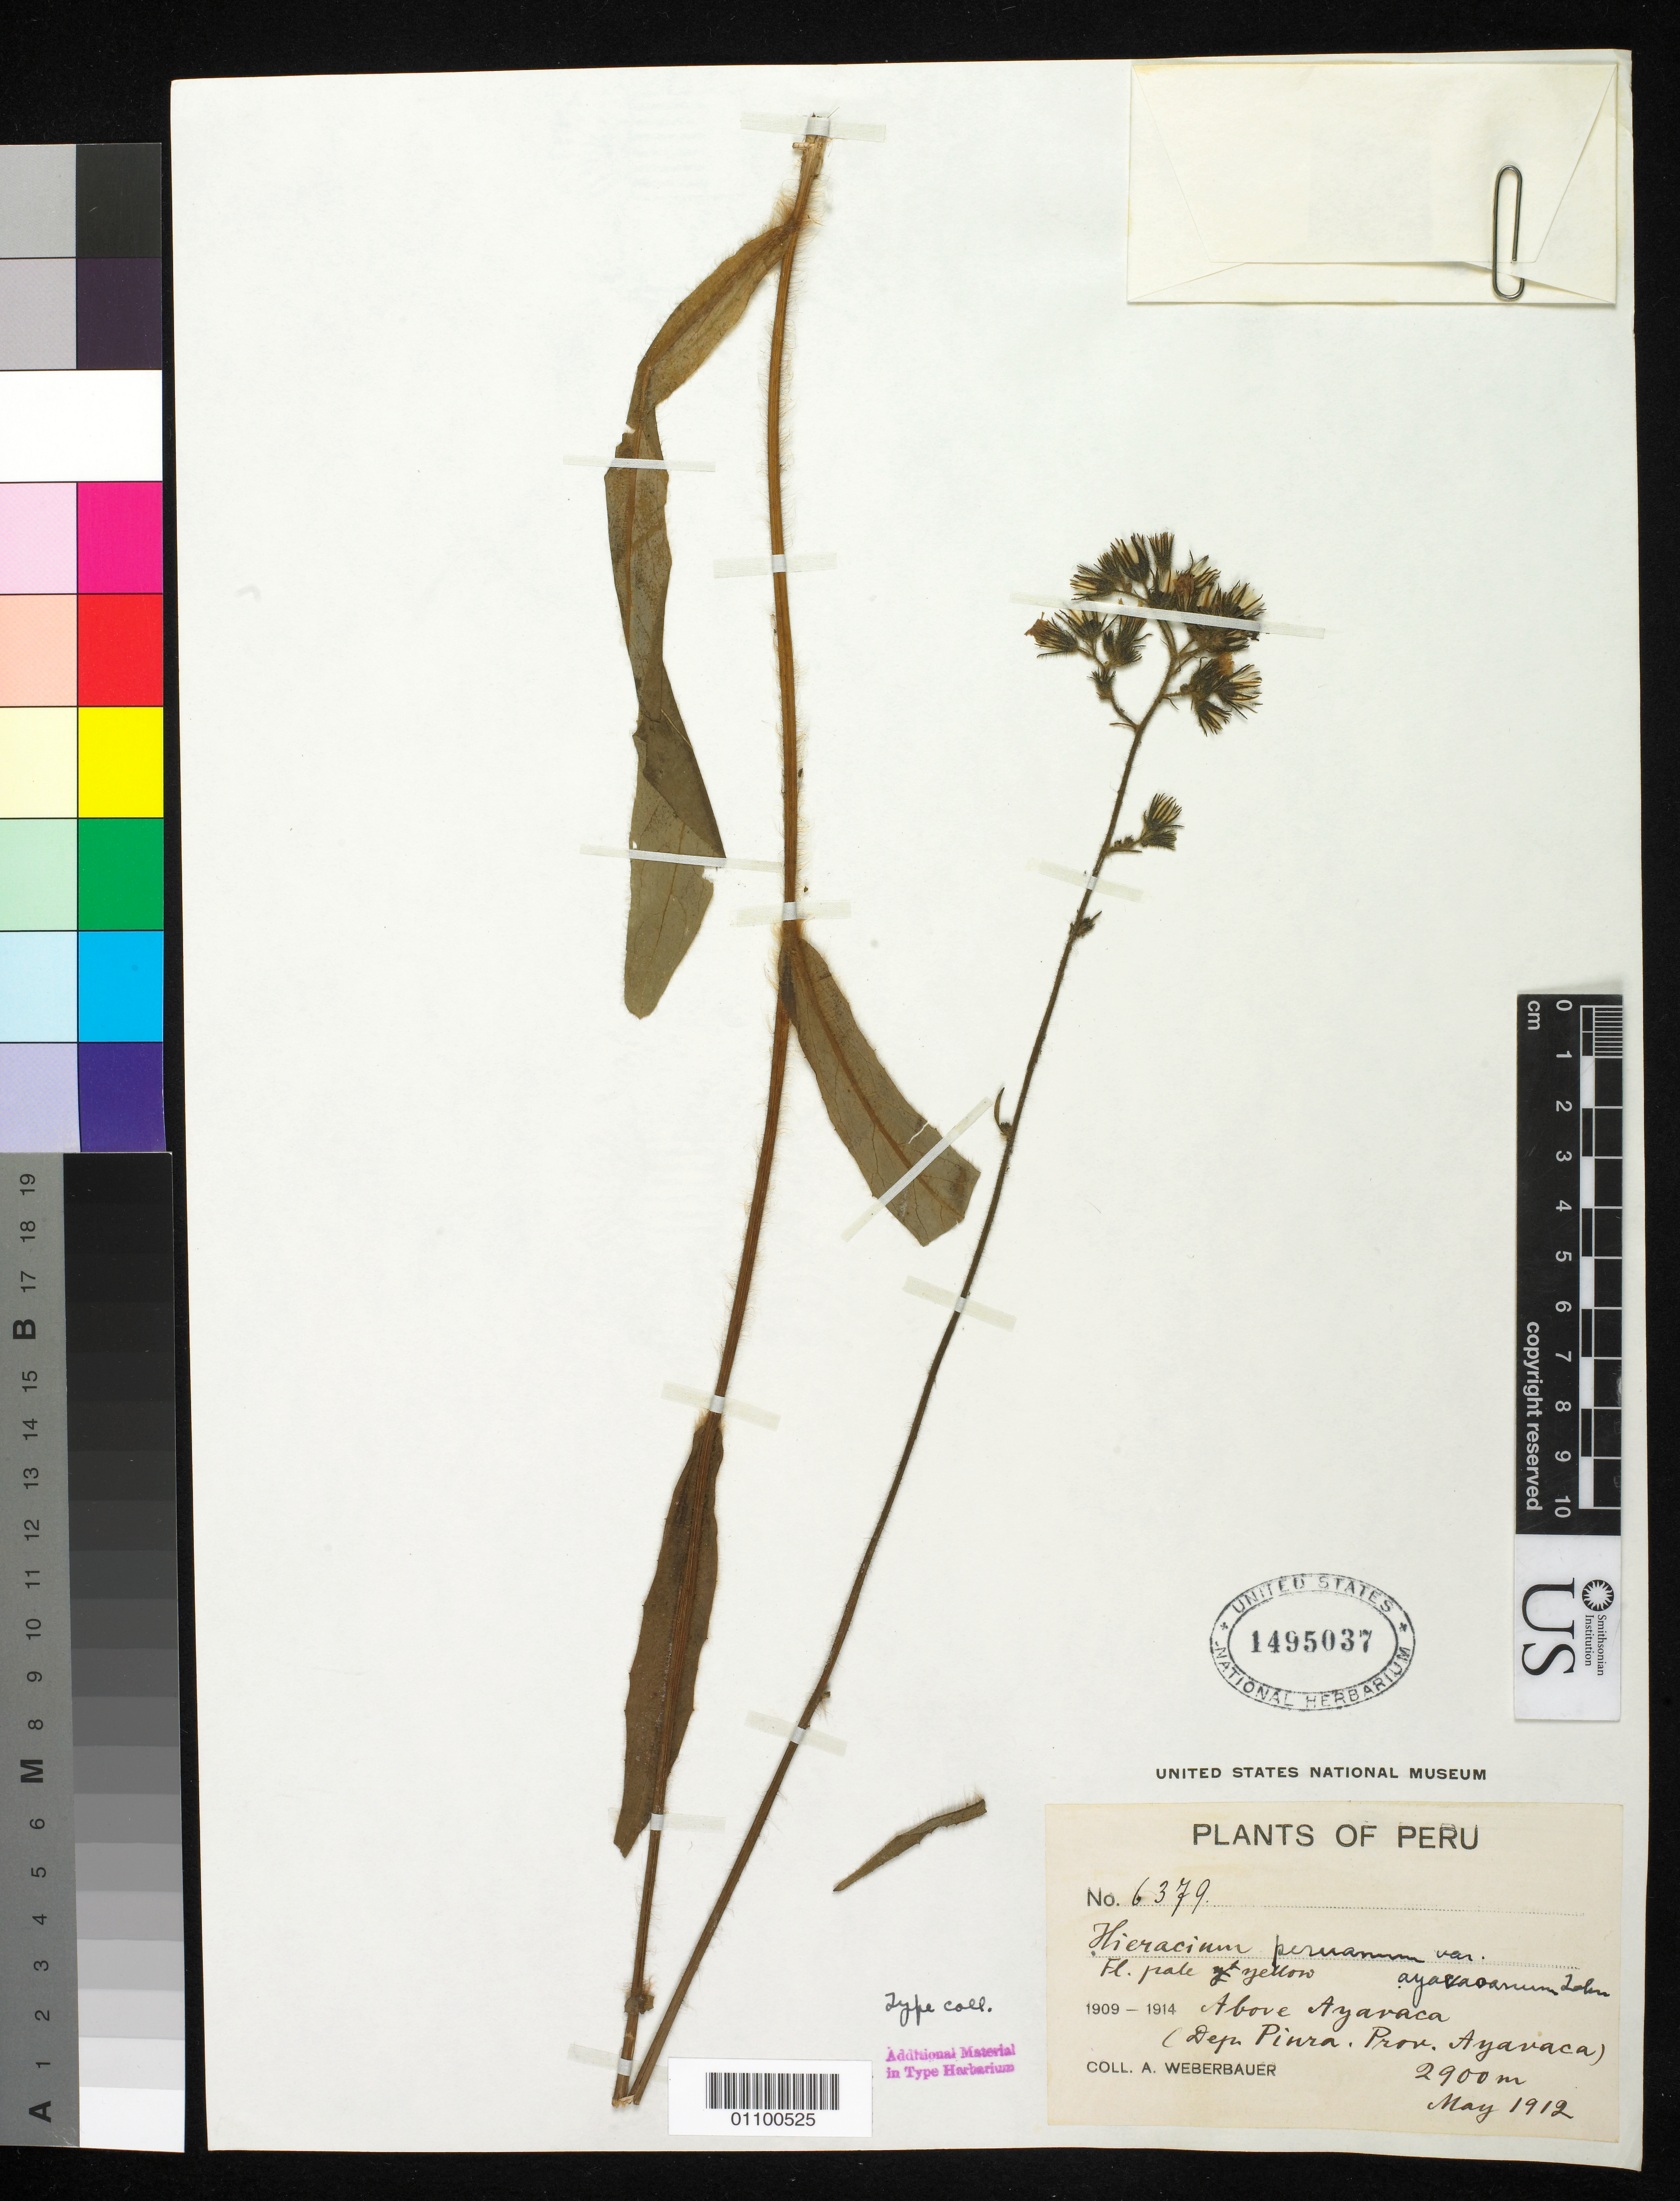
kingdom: Plantae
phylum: Tracheophyta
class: Magnoliopsida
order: Asterales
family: Asteraceae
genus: Hieracium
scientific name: Hieracium peruanum var. ayavacanum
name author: Zahn in Engl.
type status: Isotype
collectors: A. Weberbauer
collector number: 6379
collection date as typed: May 1912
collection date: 1912-05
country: Peru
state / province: Piura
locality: Ayavaca.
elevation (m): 2900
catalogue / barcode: US 1495037